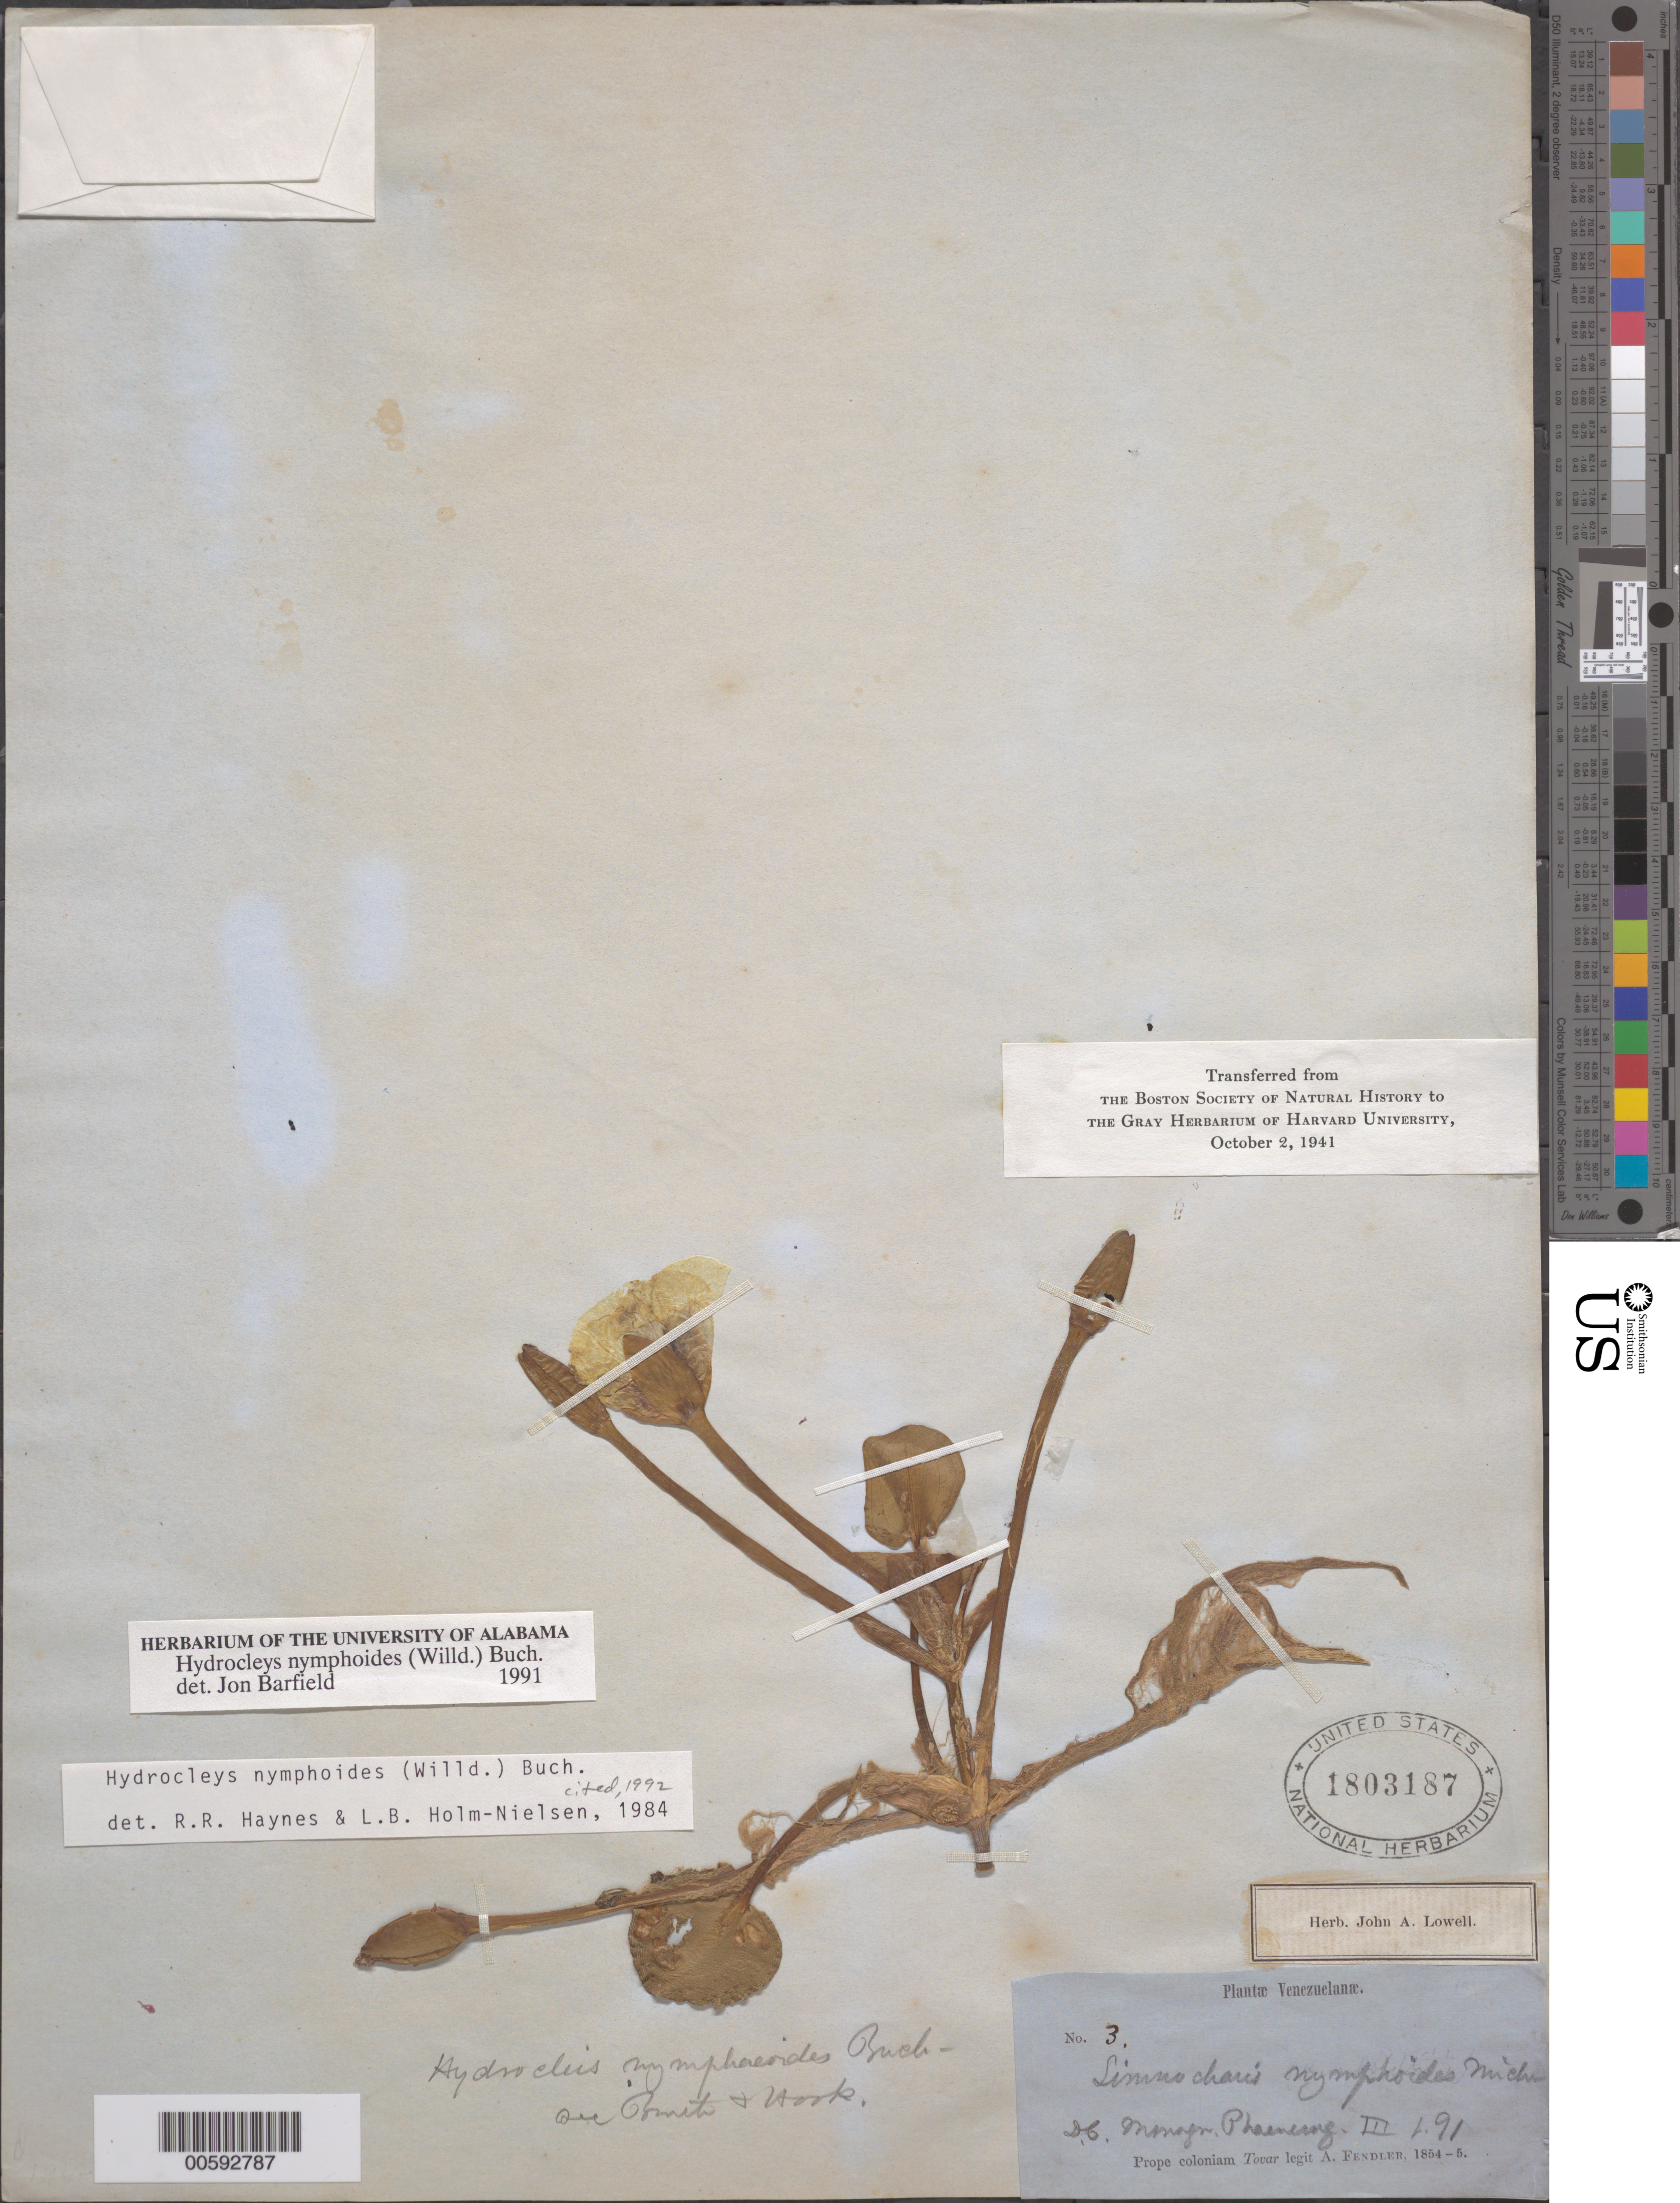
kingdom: Plantae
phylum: Tracheophyta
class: Liliopsida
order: Alismatales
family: Alismataceae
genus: Hydrocleys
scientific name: Hydrocleys nymphoides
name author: (Humb. & Bonpl. ex Willd.) Buchenau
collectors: A. Fendler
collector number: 3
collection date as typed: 1854 to -- --- 1855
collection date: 1854/1855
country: Venezuela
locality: Near coloniam Tovar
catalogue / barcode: US 1803187